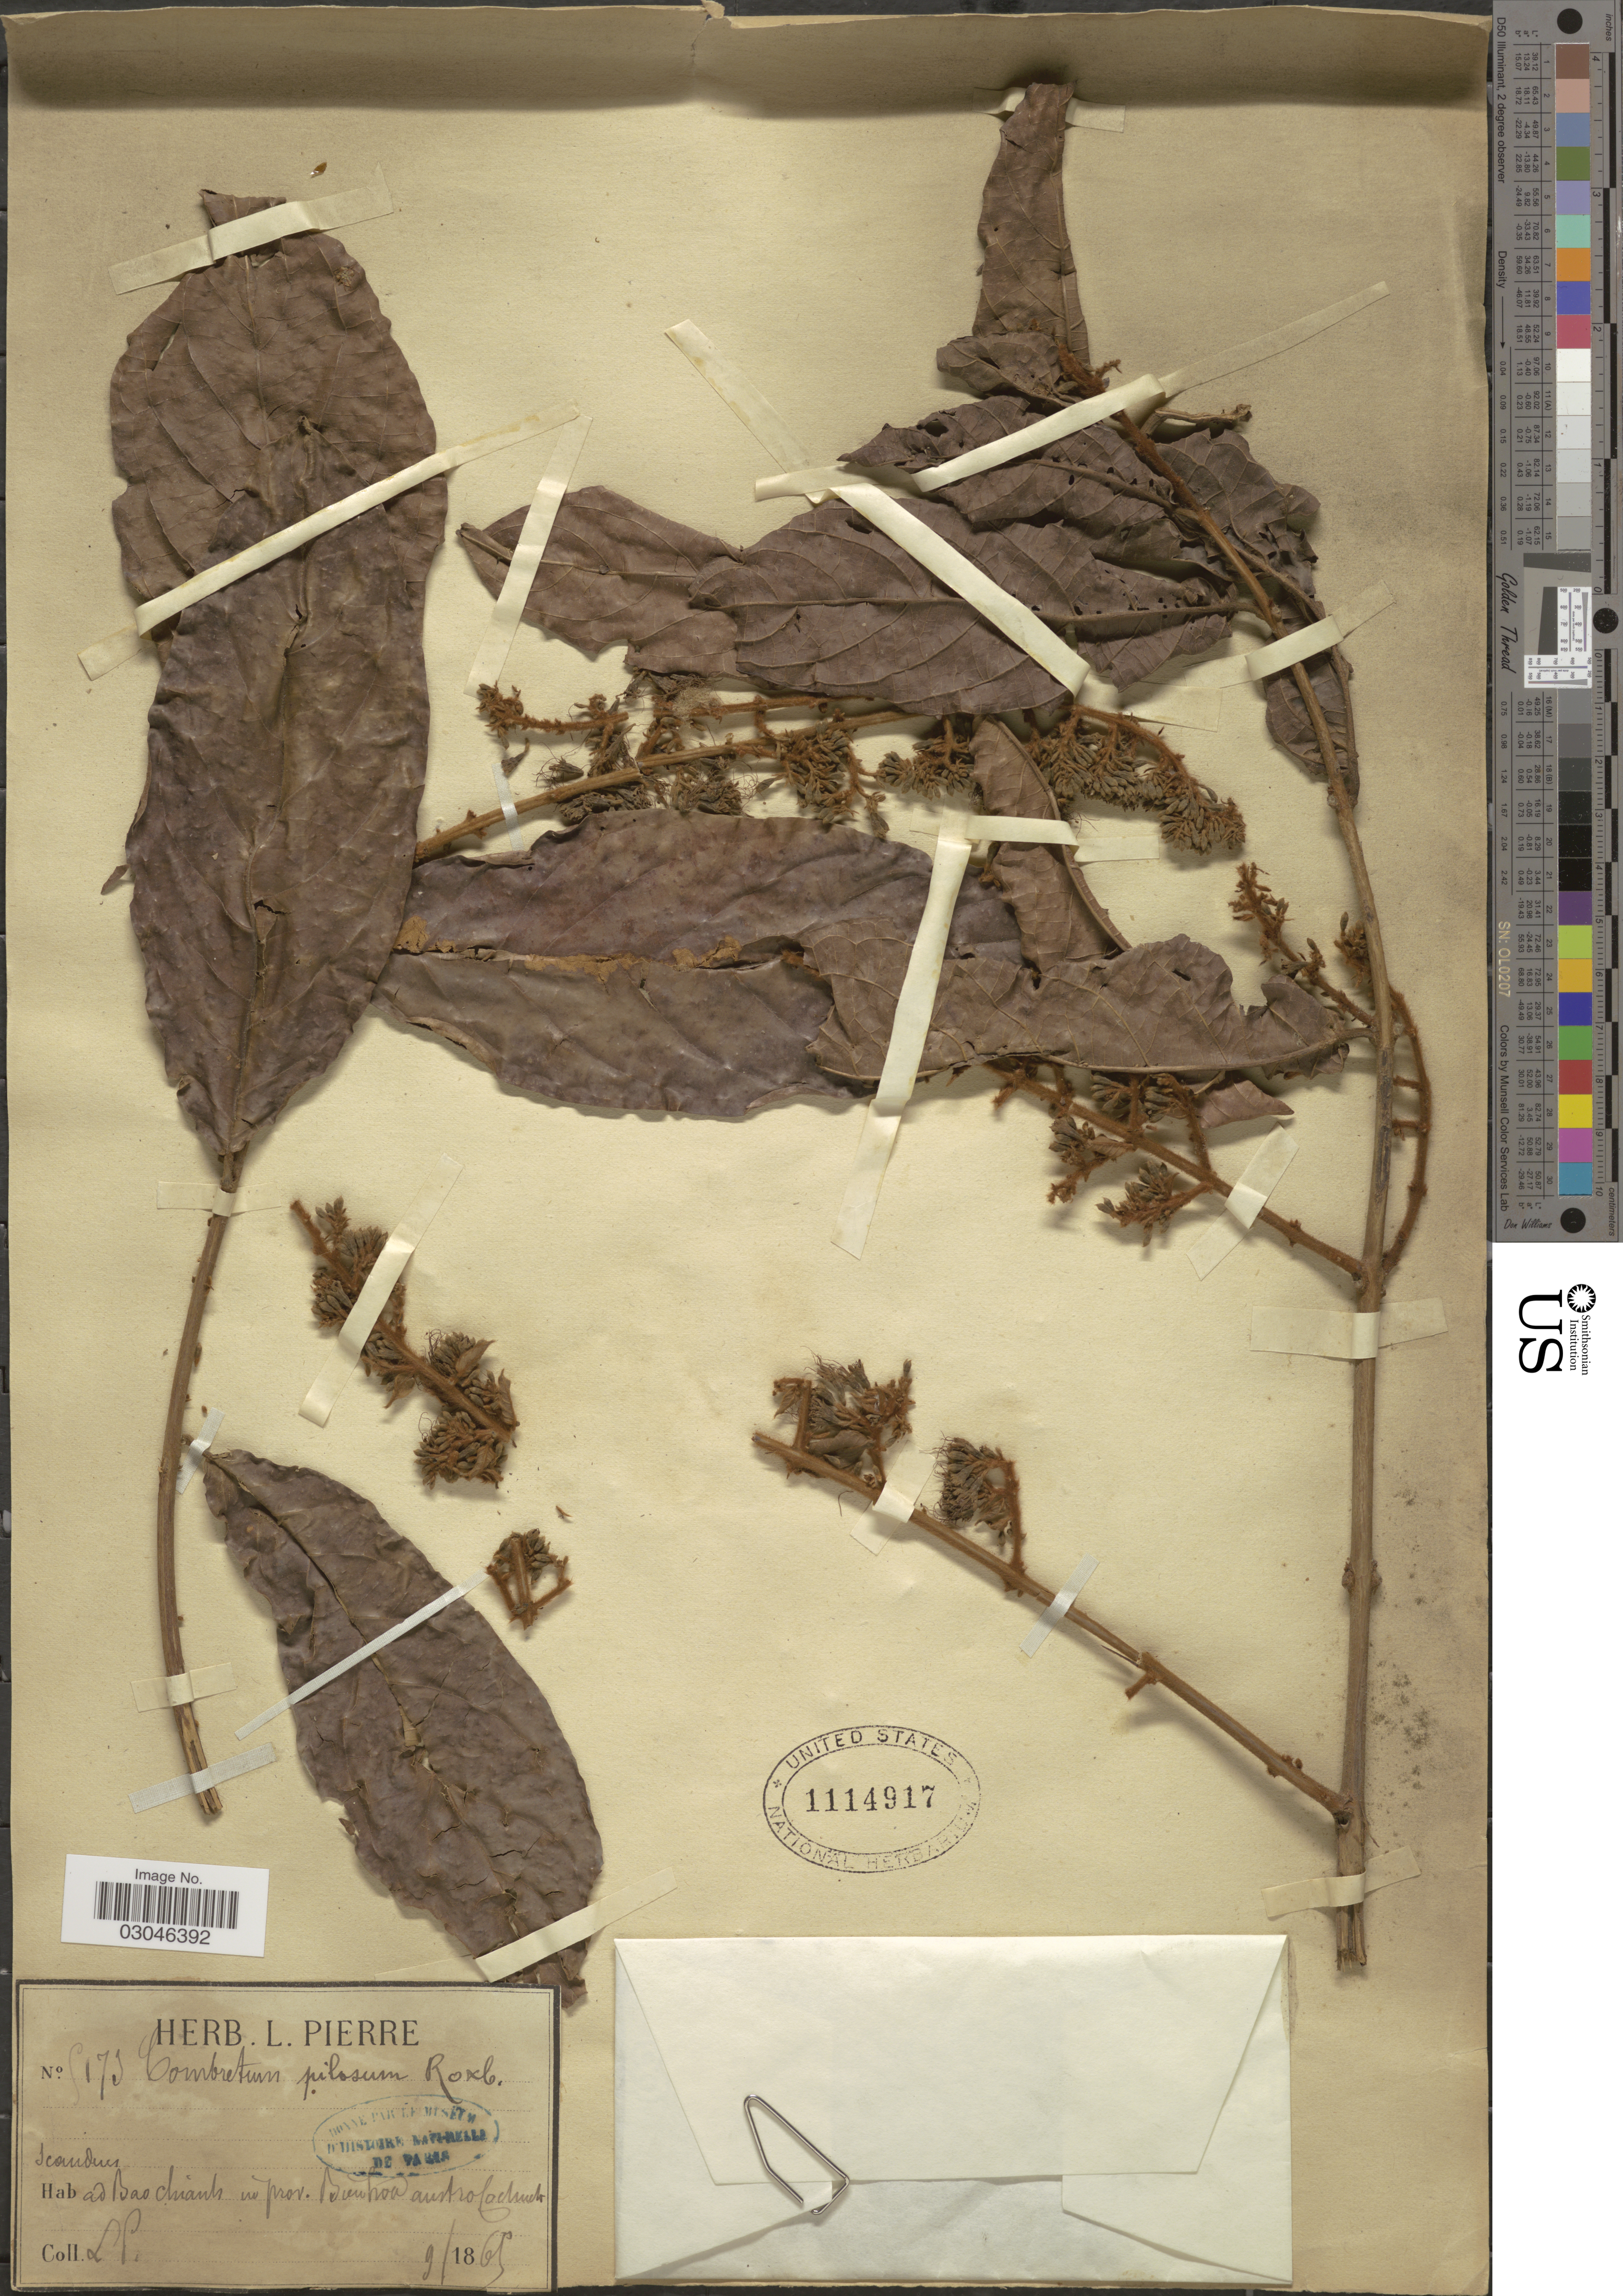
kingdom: Plantae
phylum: Tracheophyta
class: Magnoliopsida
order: Myrtales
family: Combretaceae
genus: Combretum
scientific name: Combretum pilosum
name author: Roxb.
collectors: L. Pierre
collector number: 5173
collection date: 1865-09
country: Vietnam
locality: Ad Bao chianh in prov. Bienhoa austrocochinch.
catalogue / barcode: US 1114917